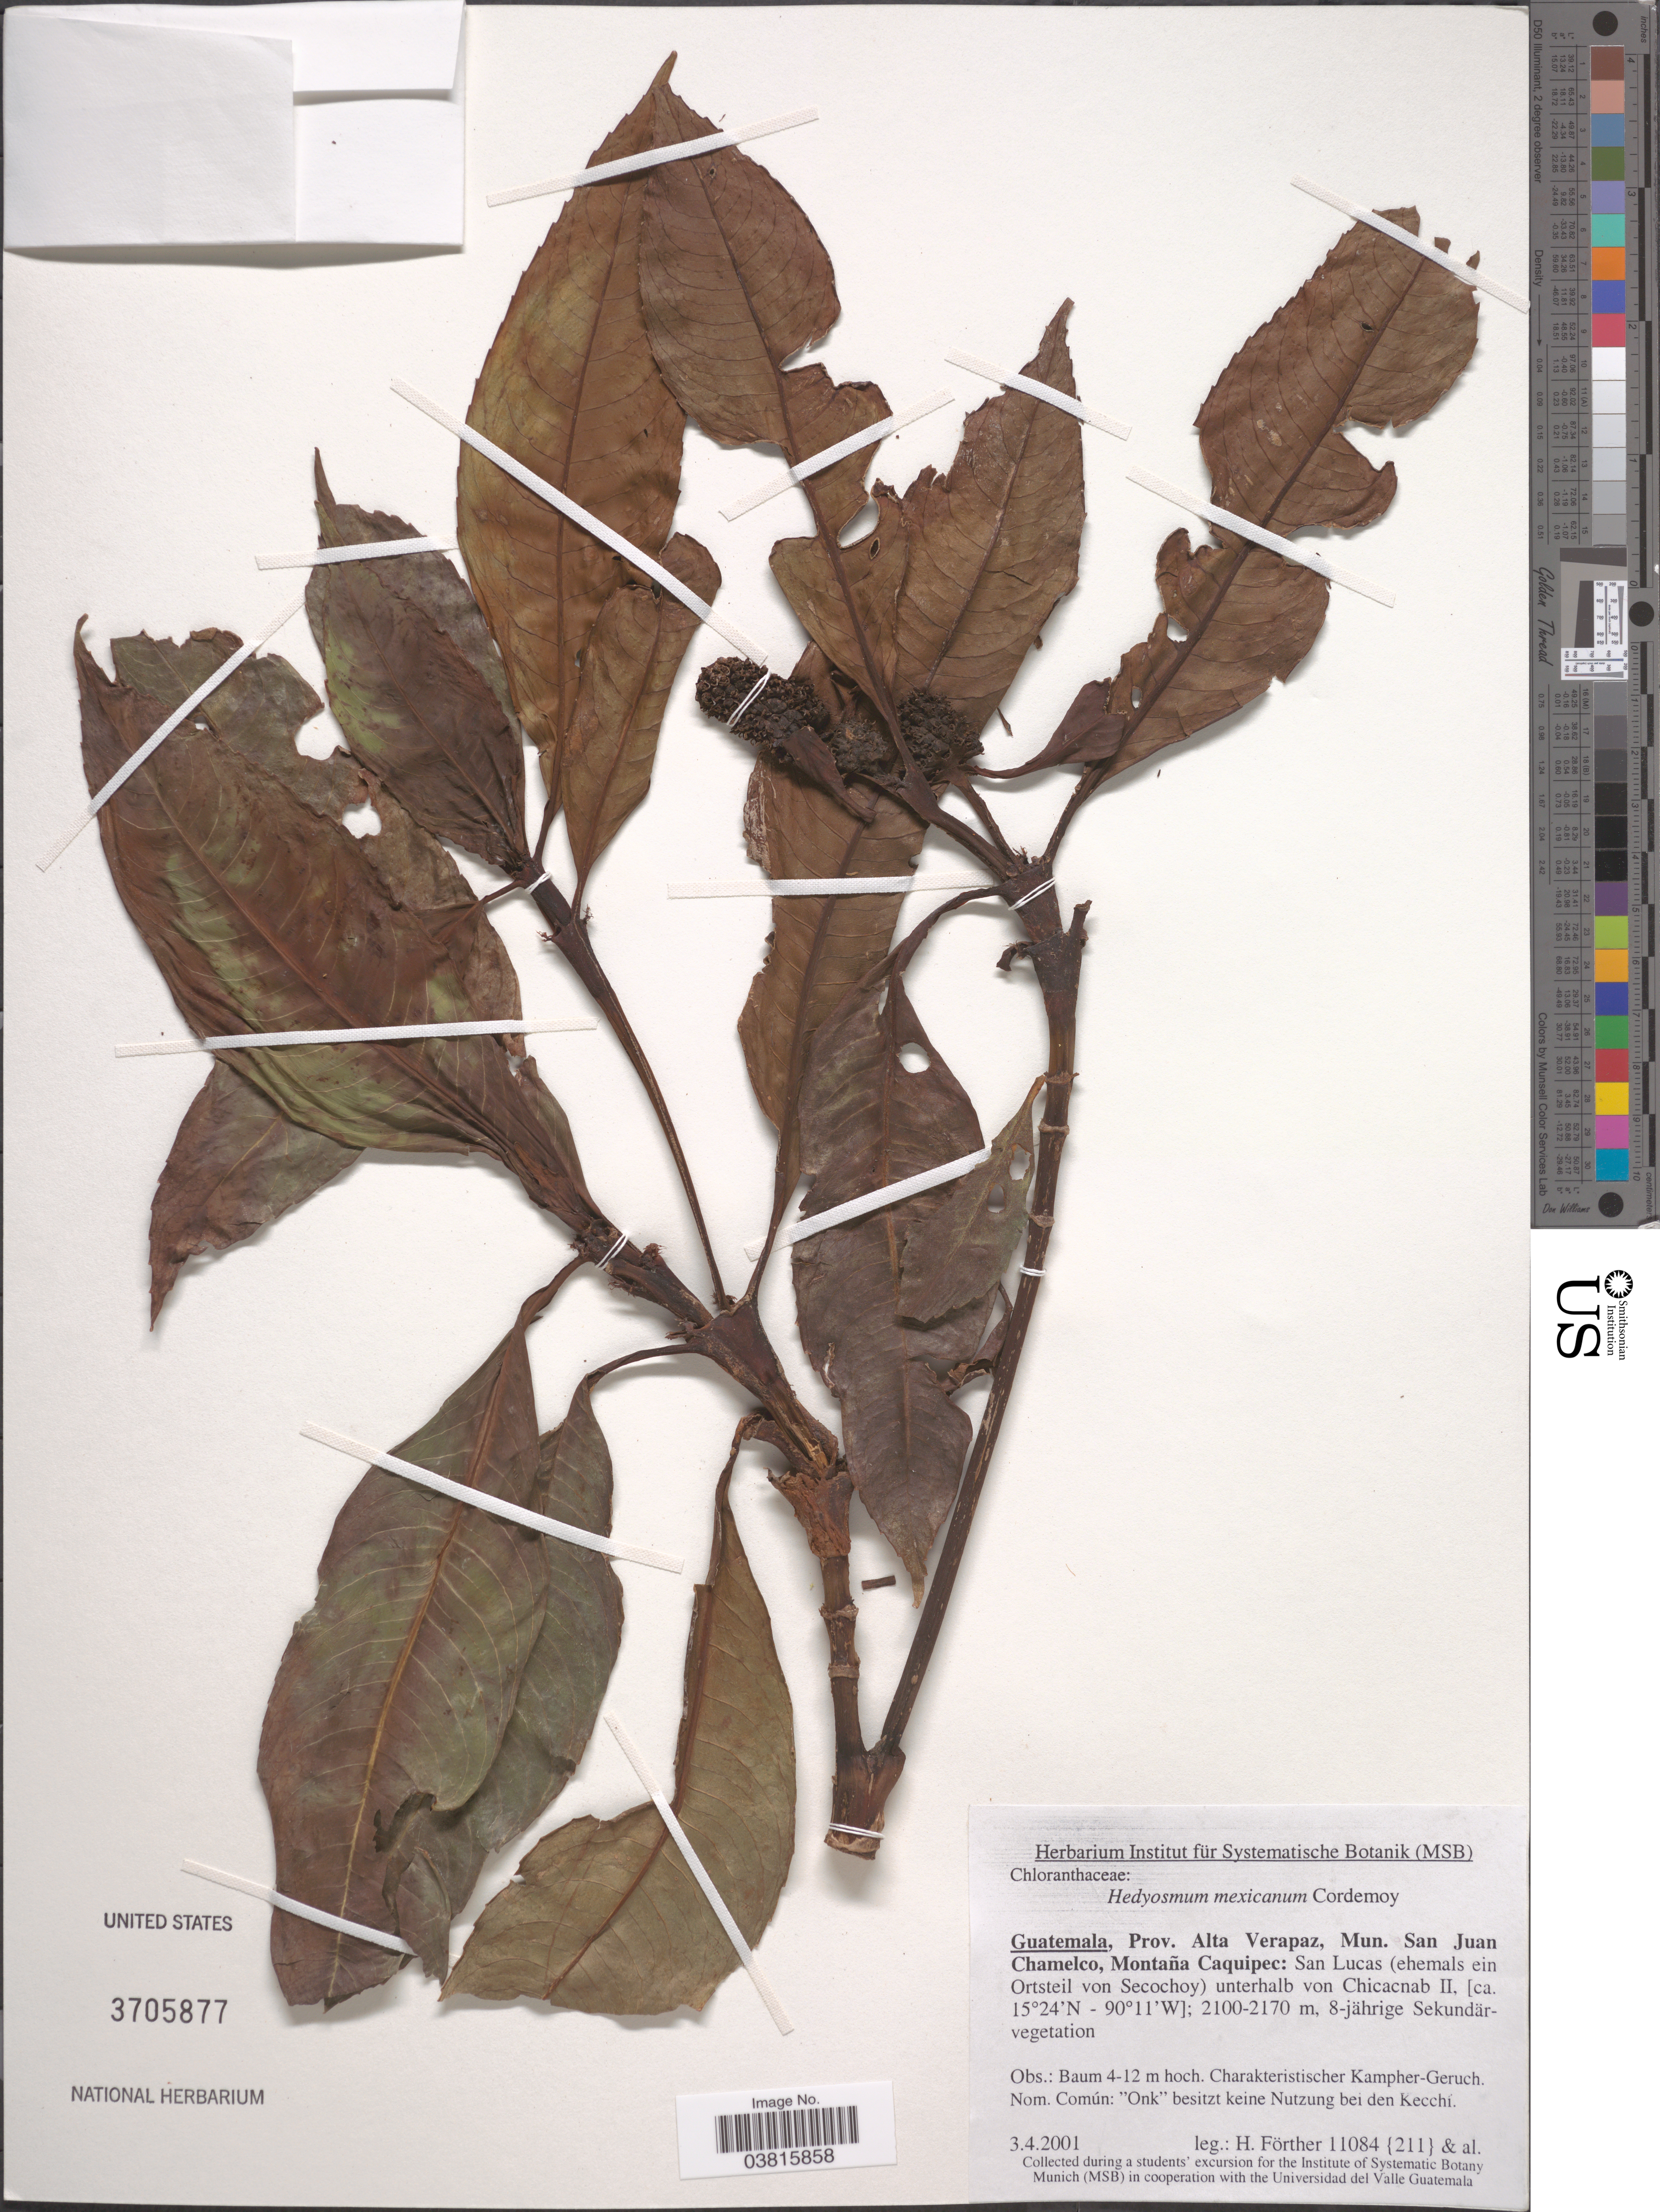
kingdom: Plantae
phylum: Tracheophyta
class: Magnoliopsida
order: Chloranthales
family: Chloranthaceae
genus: Hedyosmum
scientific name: Hedyosmum artocarpus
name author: Solms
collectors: H. Förther & et al.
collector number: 11084{211}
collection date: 2001-04-03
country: Guatemala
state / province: Alta Verapaz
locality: Mun. San Juan Chamelco, Montaña Caquipec: San Lucas (ehermals ein Ortsteil von Secochoy) unterhalb von Chicacnab II.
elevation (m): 2100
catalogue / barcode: US 3705877